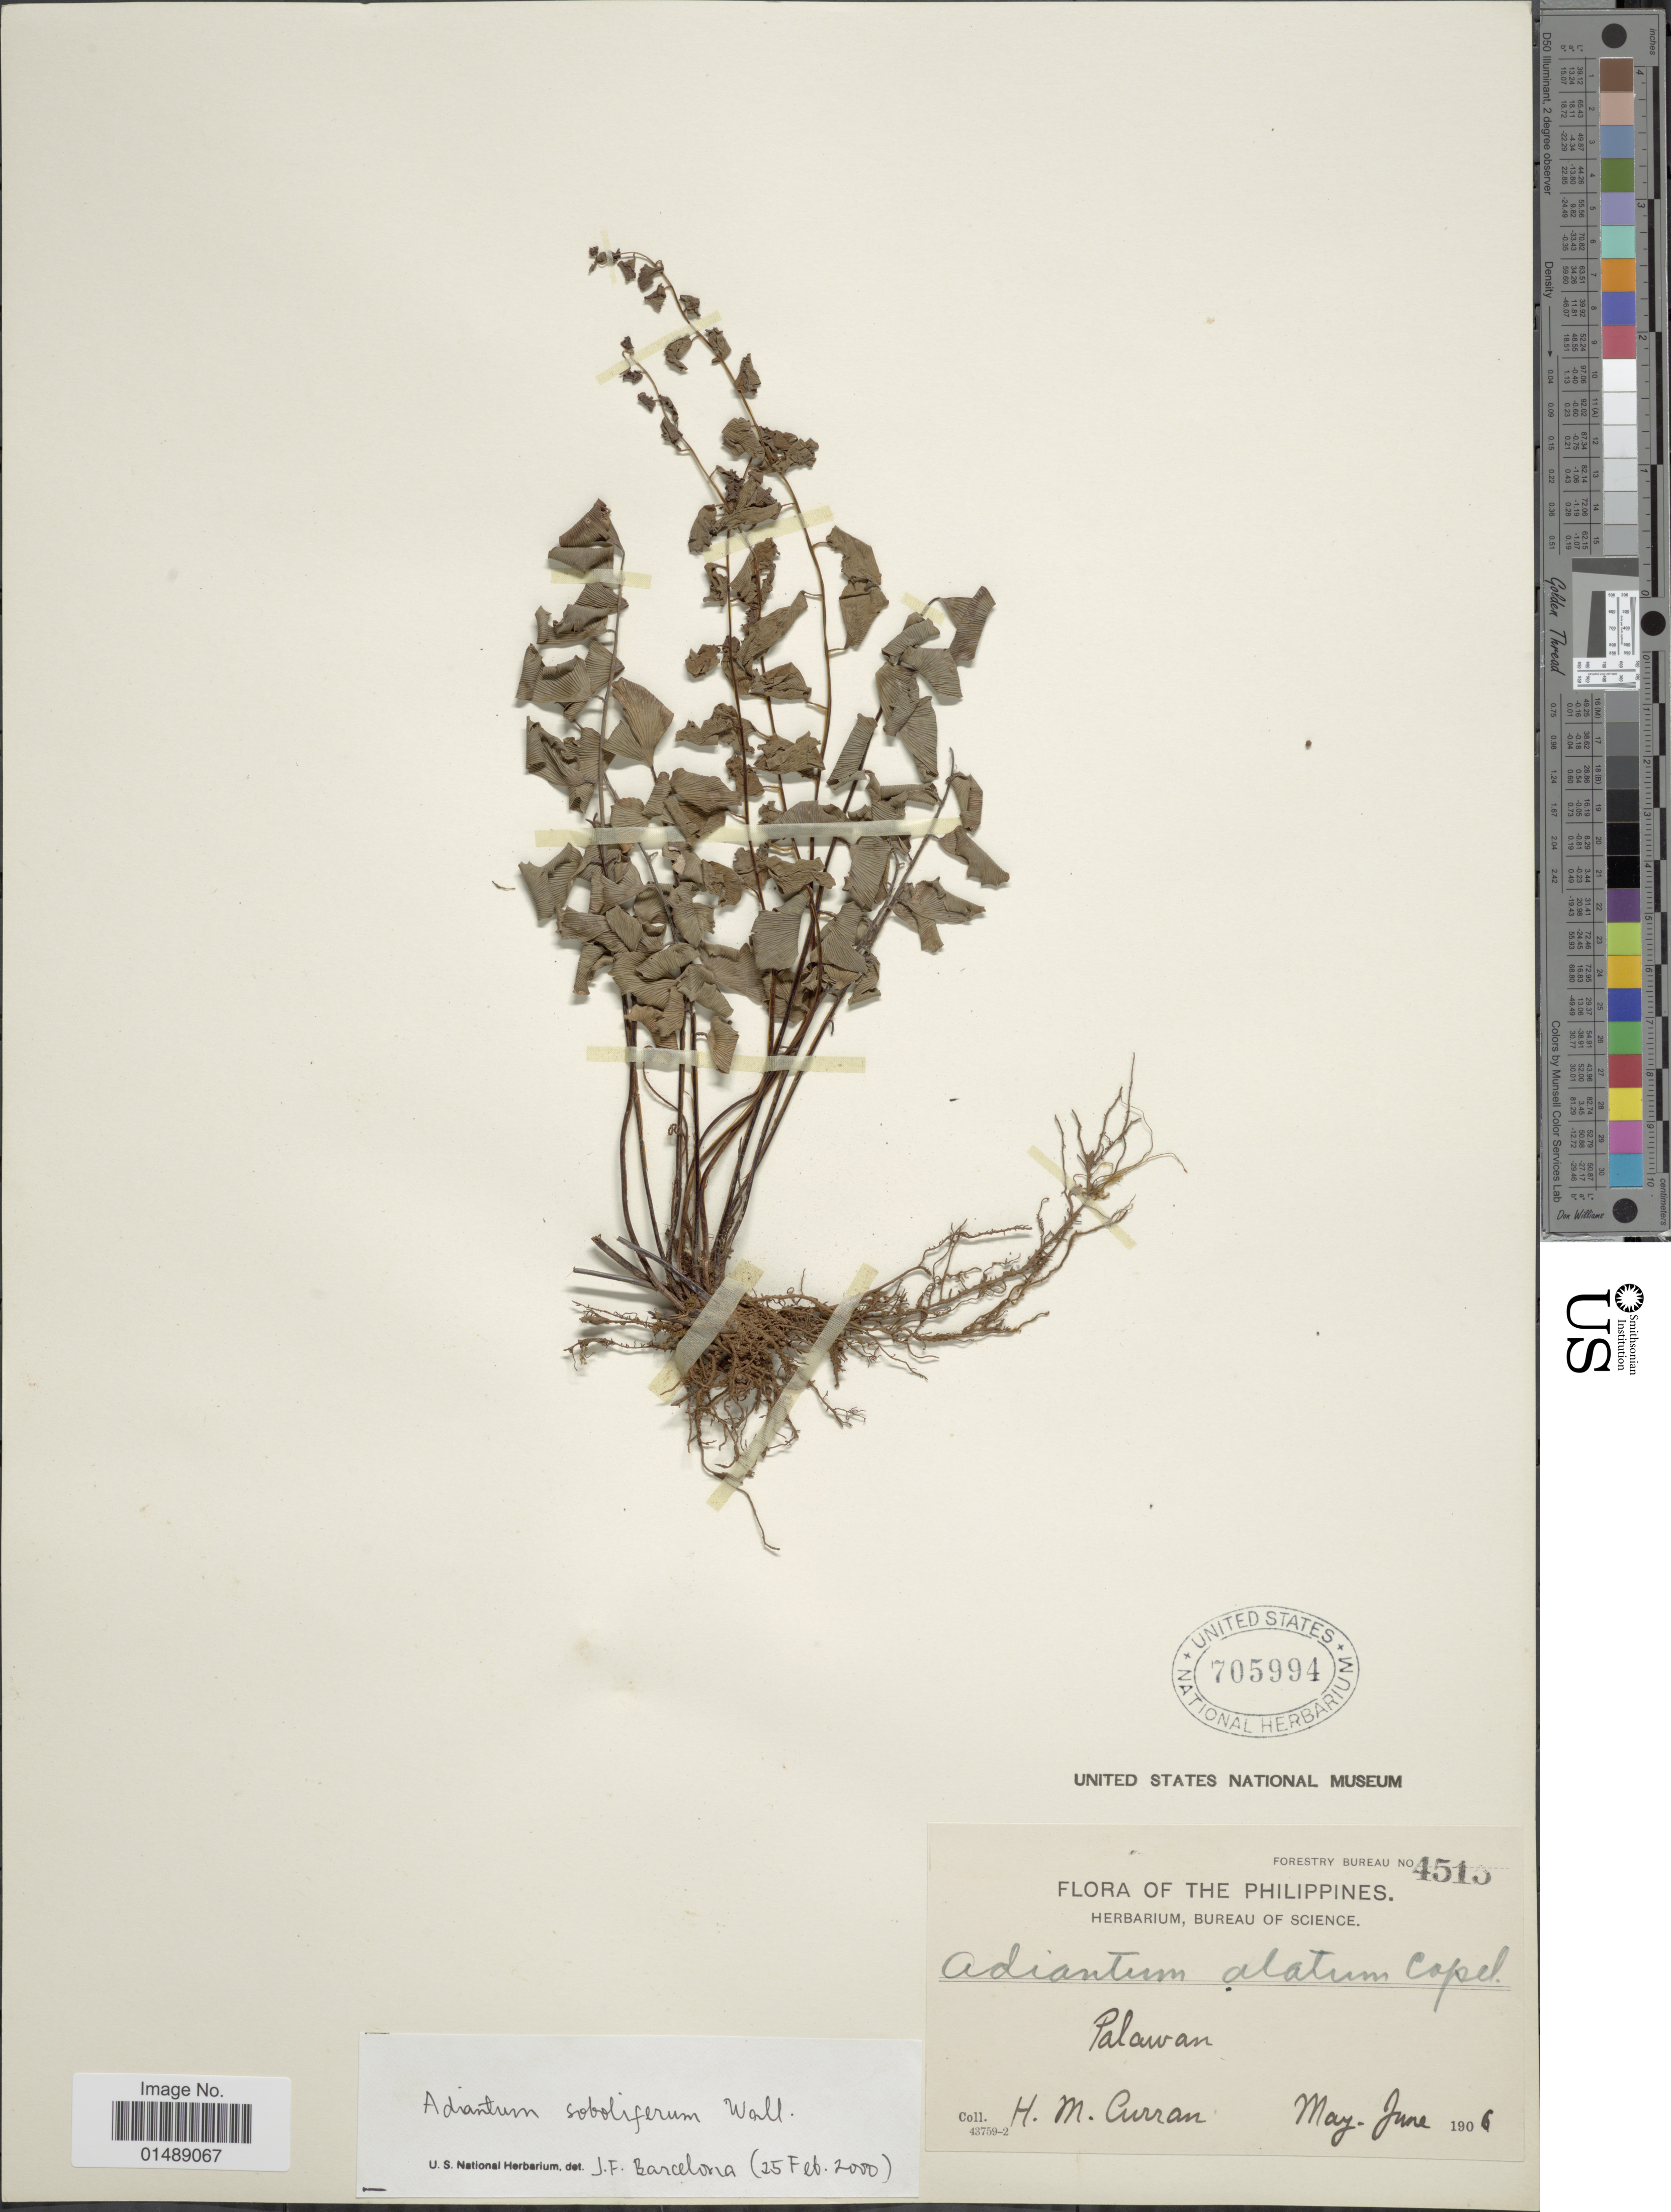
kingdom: Plantae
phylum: Tracheophyta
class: Polypodiopsida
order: Polypodiales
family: Pteridaceae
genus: Adiantum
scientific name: Adiantum soboliferum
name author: Wall. ex Hook.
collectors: H. M. Curran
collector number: Forestry Bureau 4513 *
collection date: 1906-05/1906-06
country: Philippines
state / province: Mimaropa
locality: Palawan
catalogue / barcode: US 705994